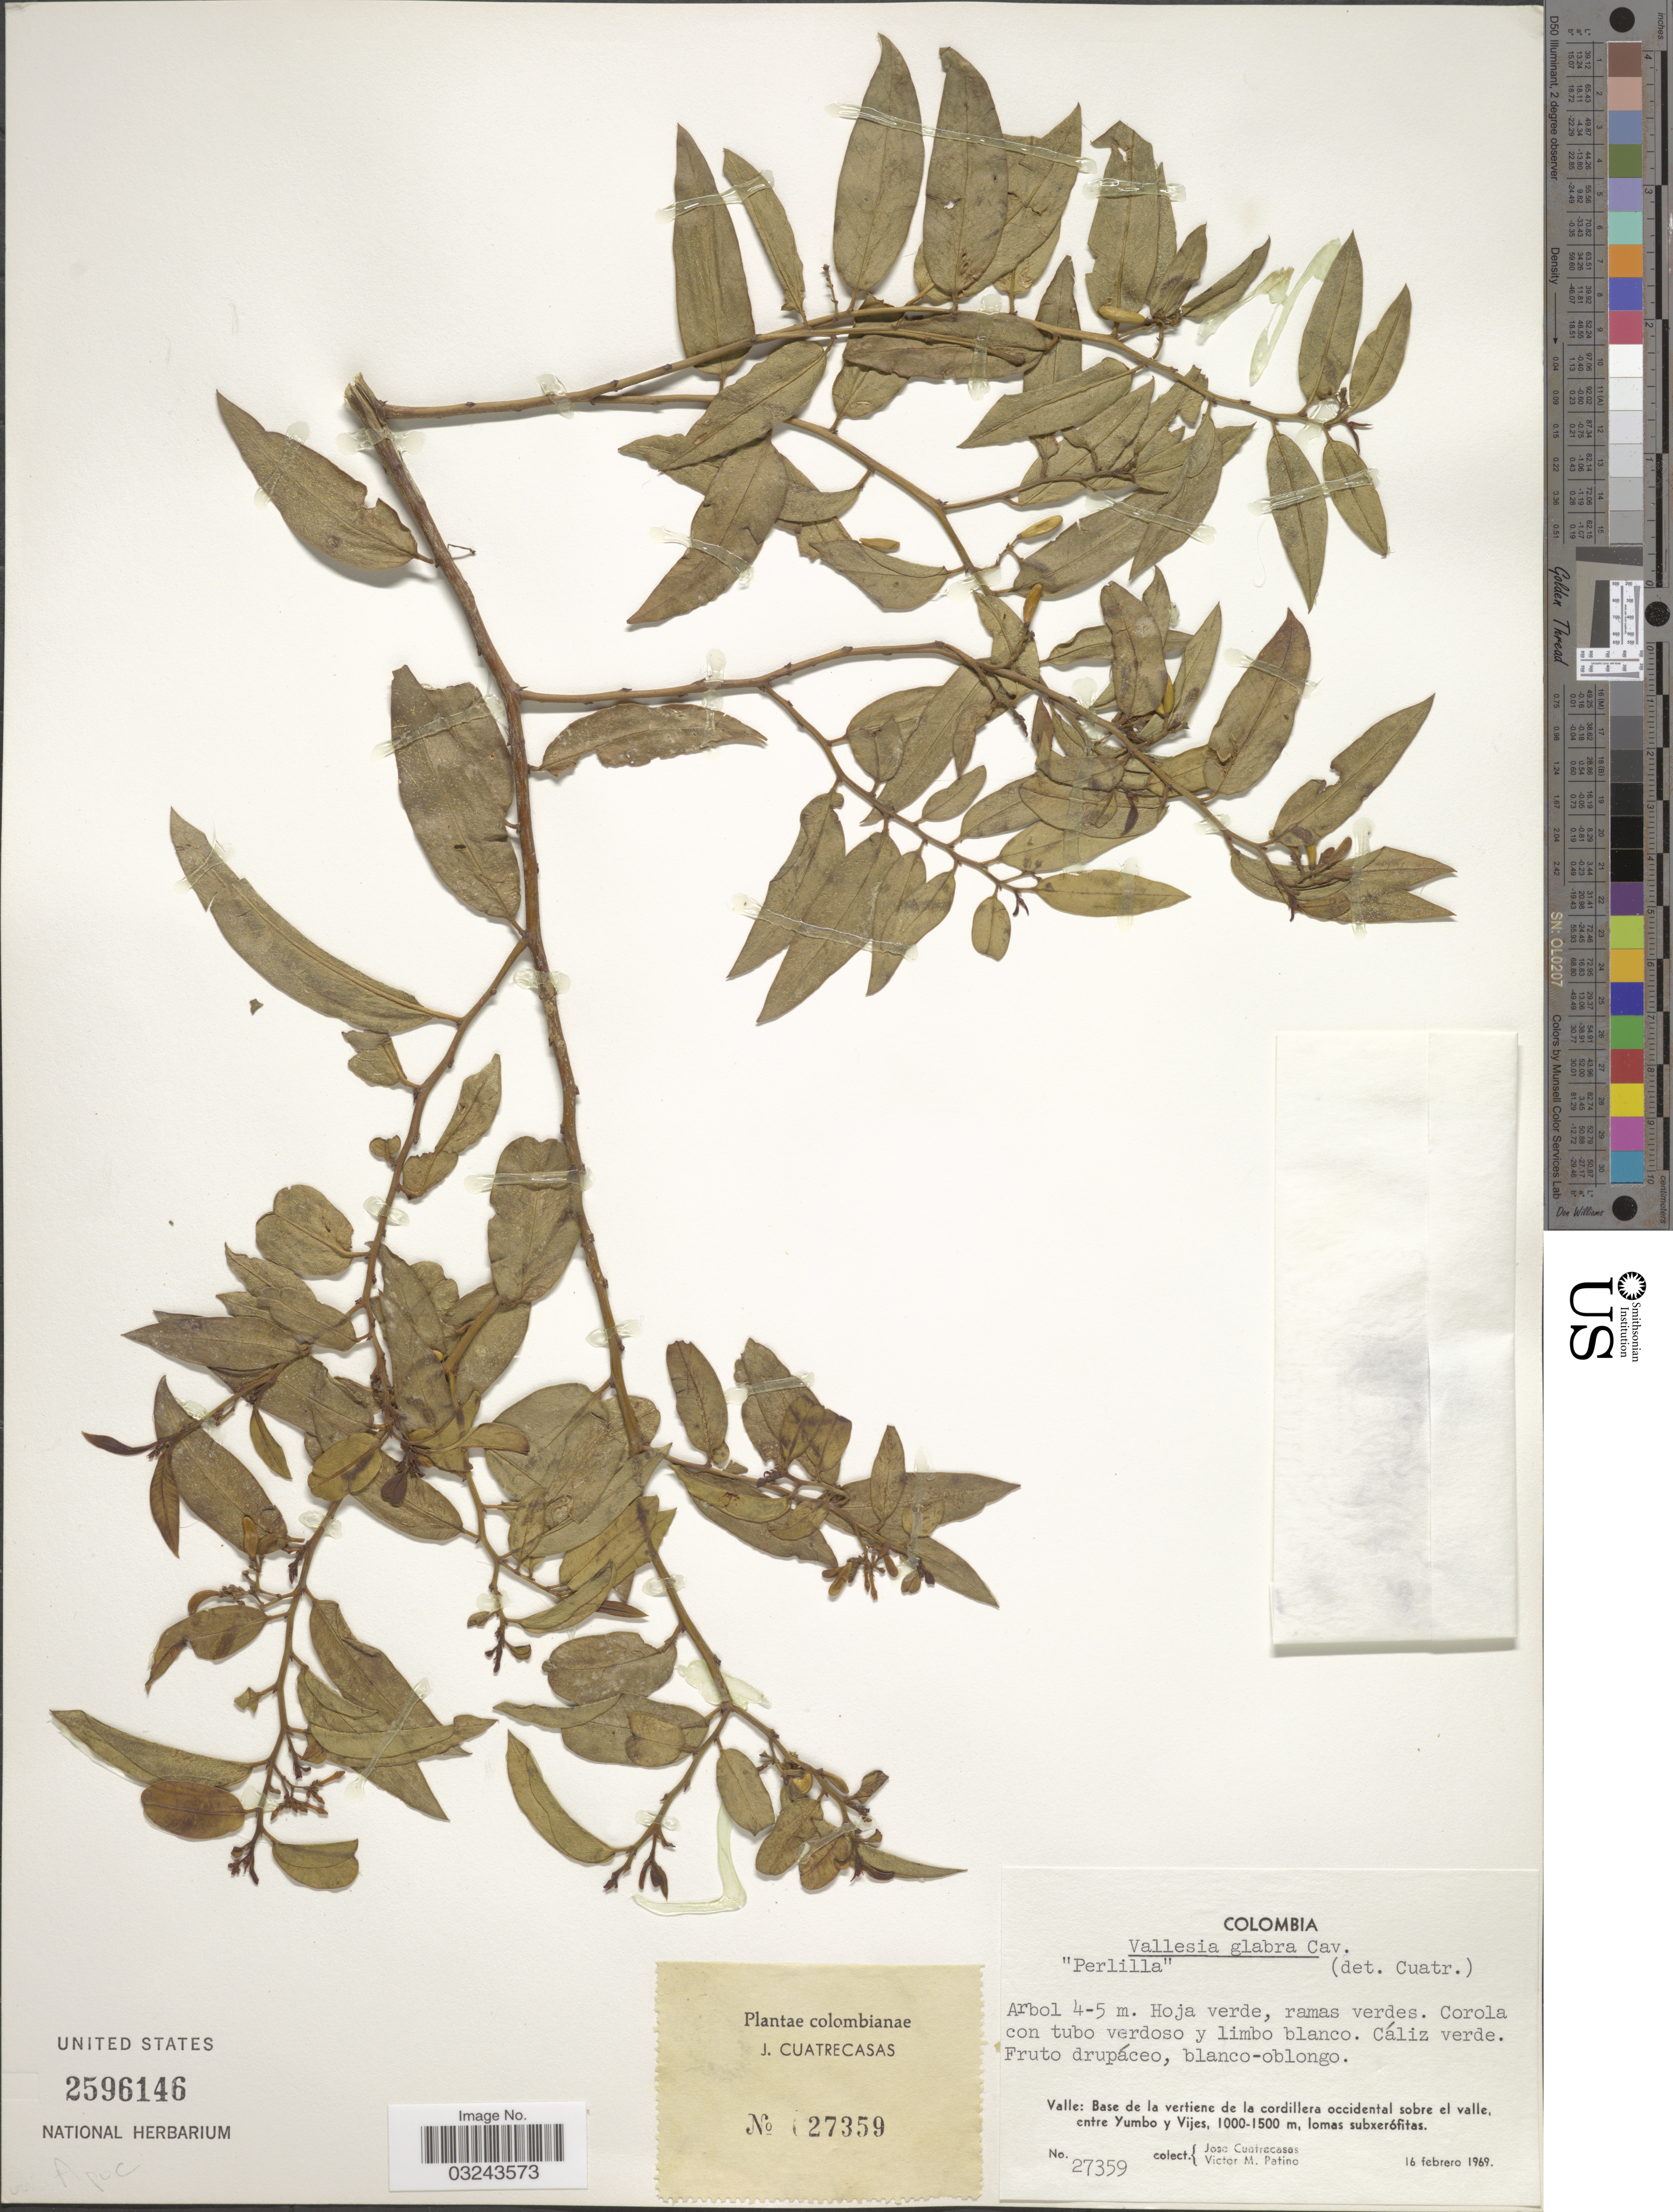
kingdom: Plantae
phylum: Tracheophyta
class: Magnoliopsida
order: Gentianales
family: Apocynaceae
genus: Vallesia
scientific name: Vallesia glabra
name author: (Cav.) Link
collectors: J. Cuatrecasas & V. M. Patiño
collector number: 27359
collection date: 1969-02-16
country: Colombia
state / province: Valle del Cauca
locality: Valle: Base de la vertiente de la cordillera occidental sobre el valle, entre Yumbo y Vijes.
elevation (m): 1000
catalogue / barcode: US 2596146